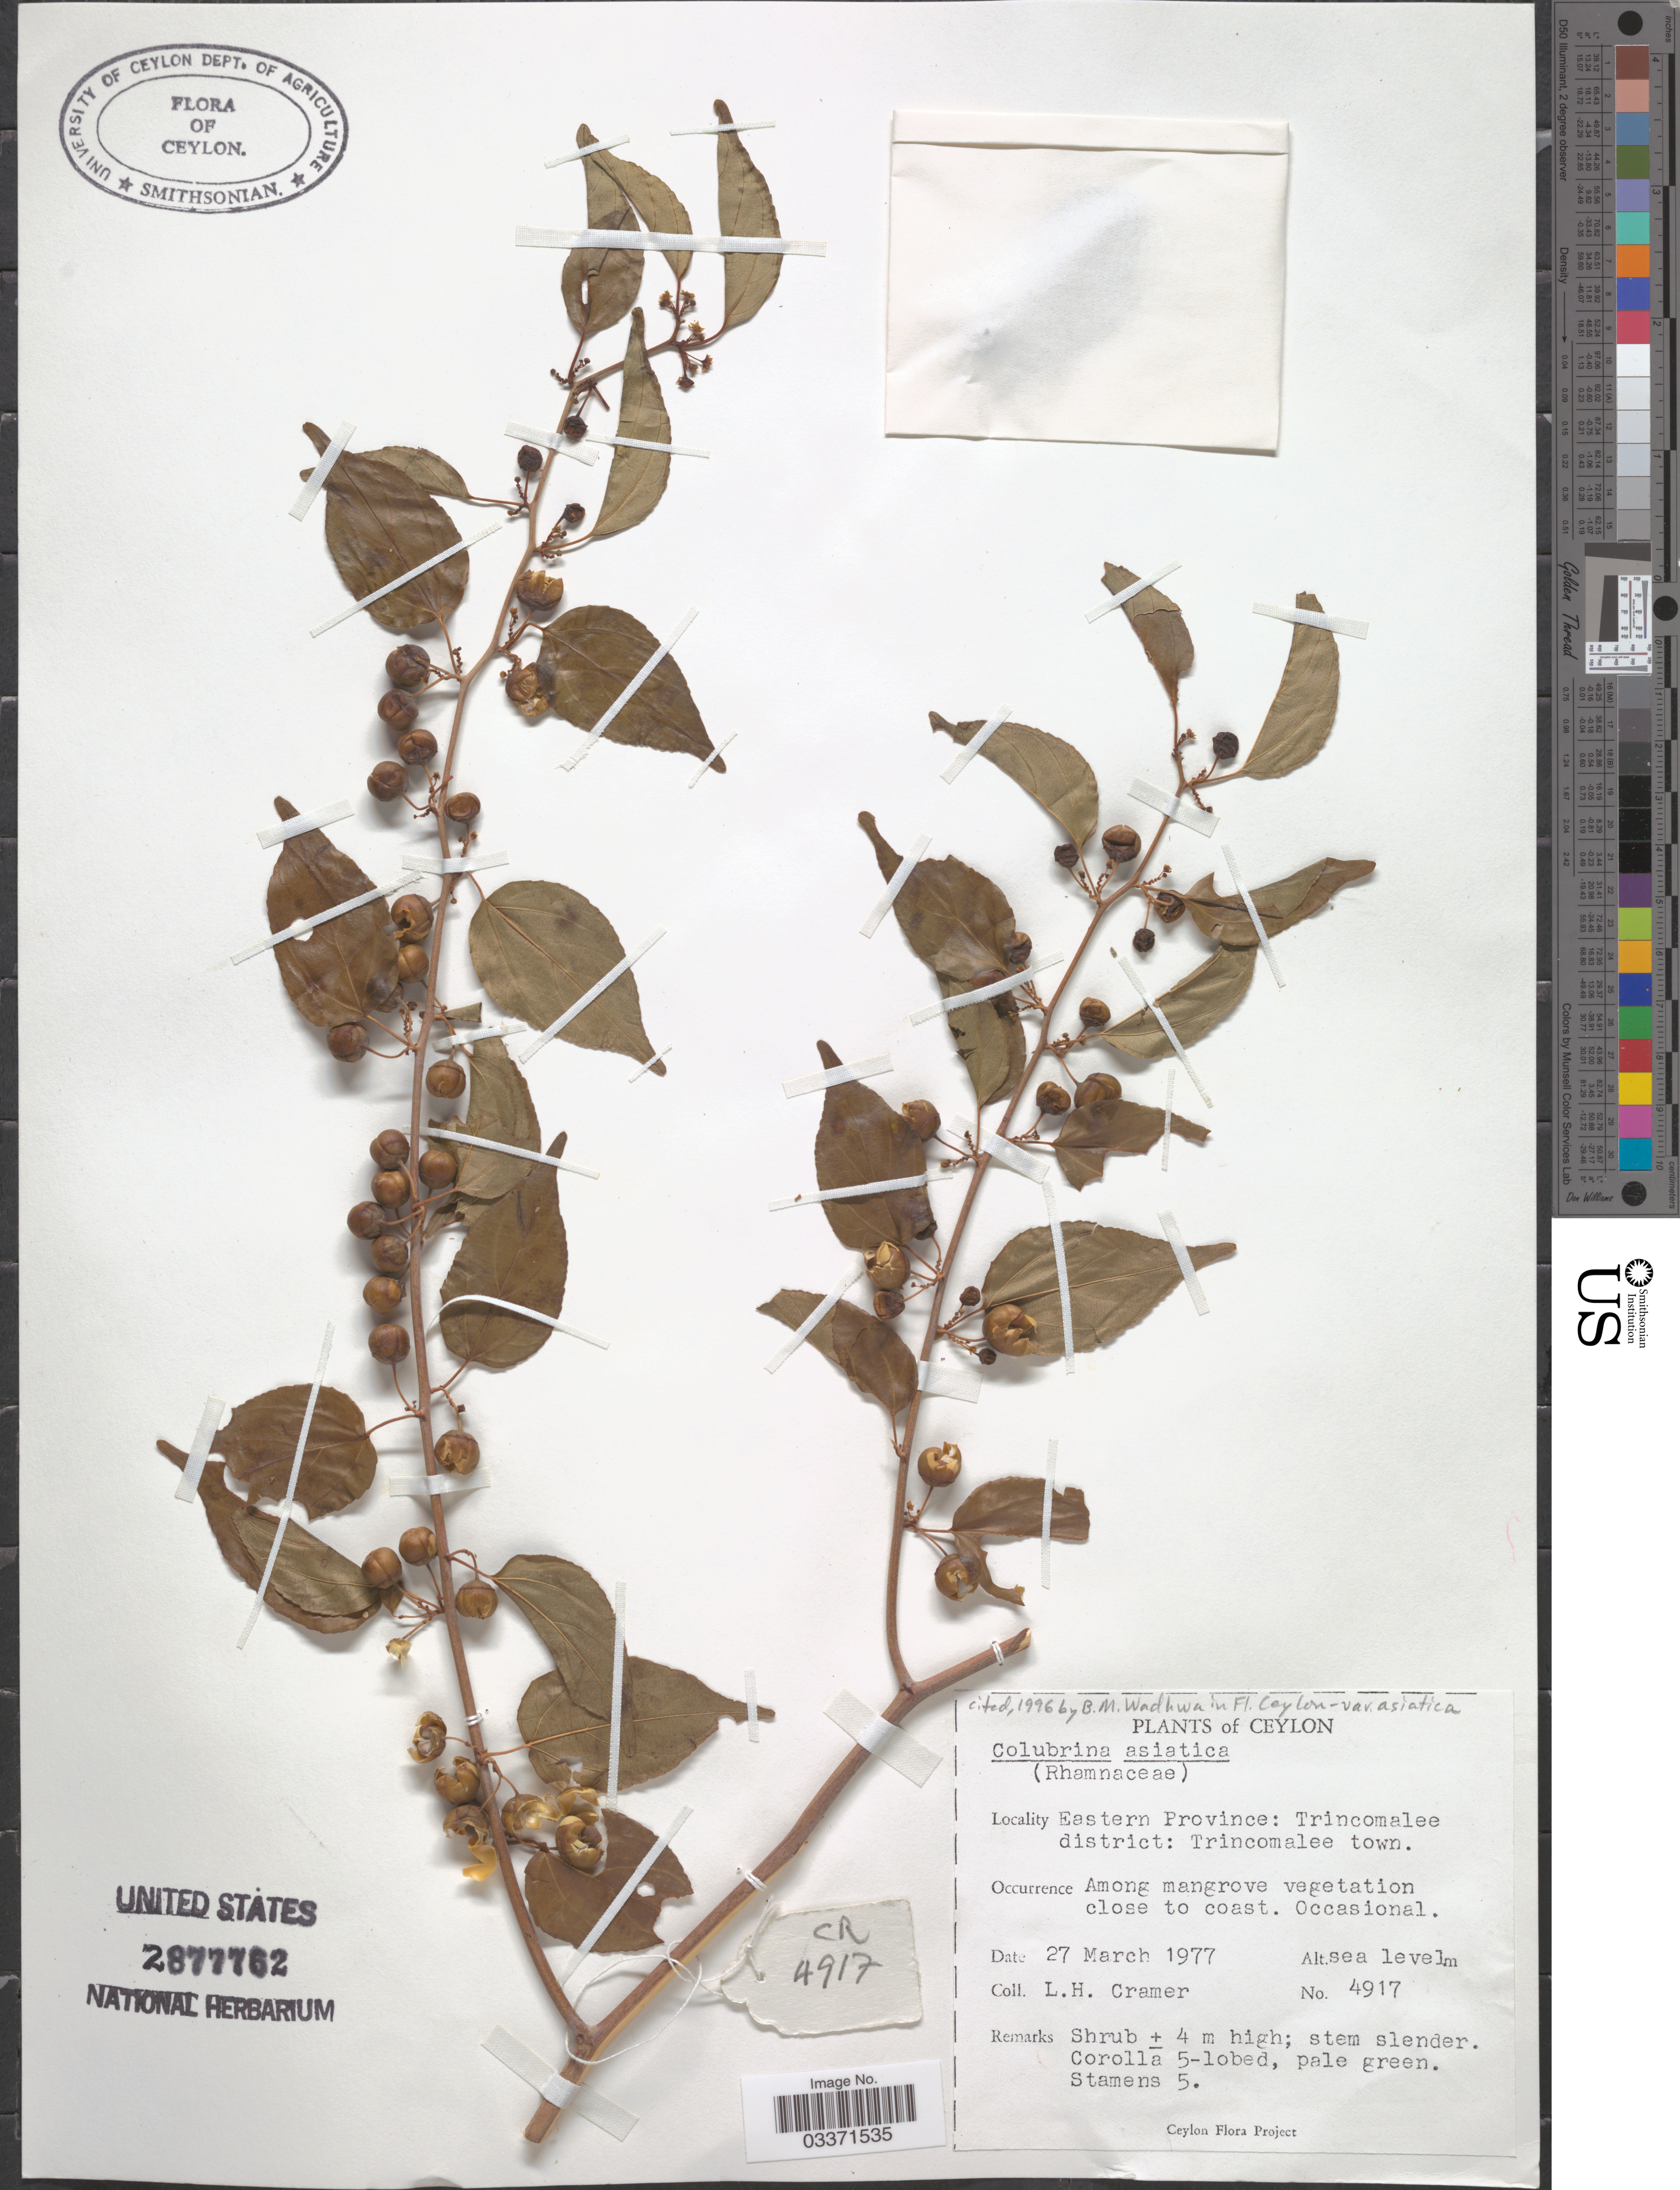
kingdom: Plantae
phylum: Tracheophyta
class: Magnoliopsida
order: Rosales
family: Rhamnaceae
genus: Colubrina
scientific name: Colubrina asiatica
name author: (L.) Brongn.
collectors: L. H. Cramer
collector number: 4917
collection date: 1977-03-27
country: Sri Lanka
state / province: Eastern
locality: Ceylon, Trincomalee district: Trincomalee town.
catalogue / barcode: US 2877762